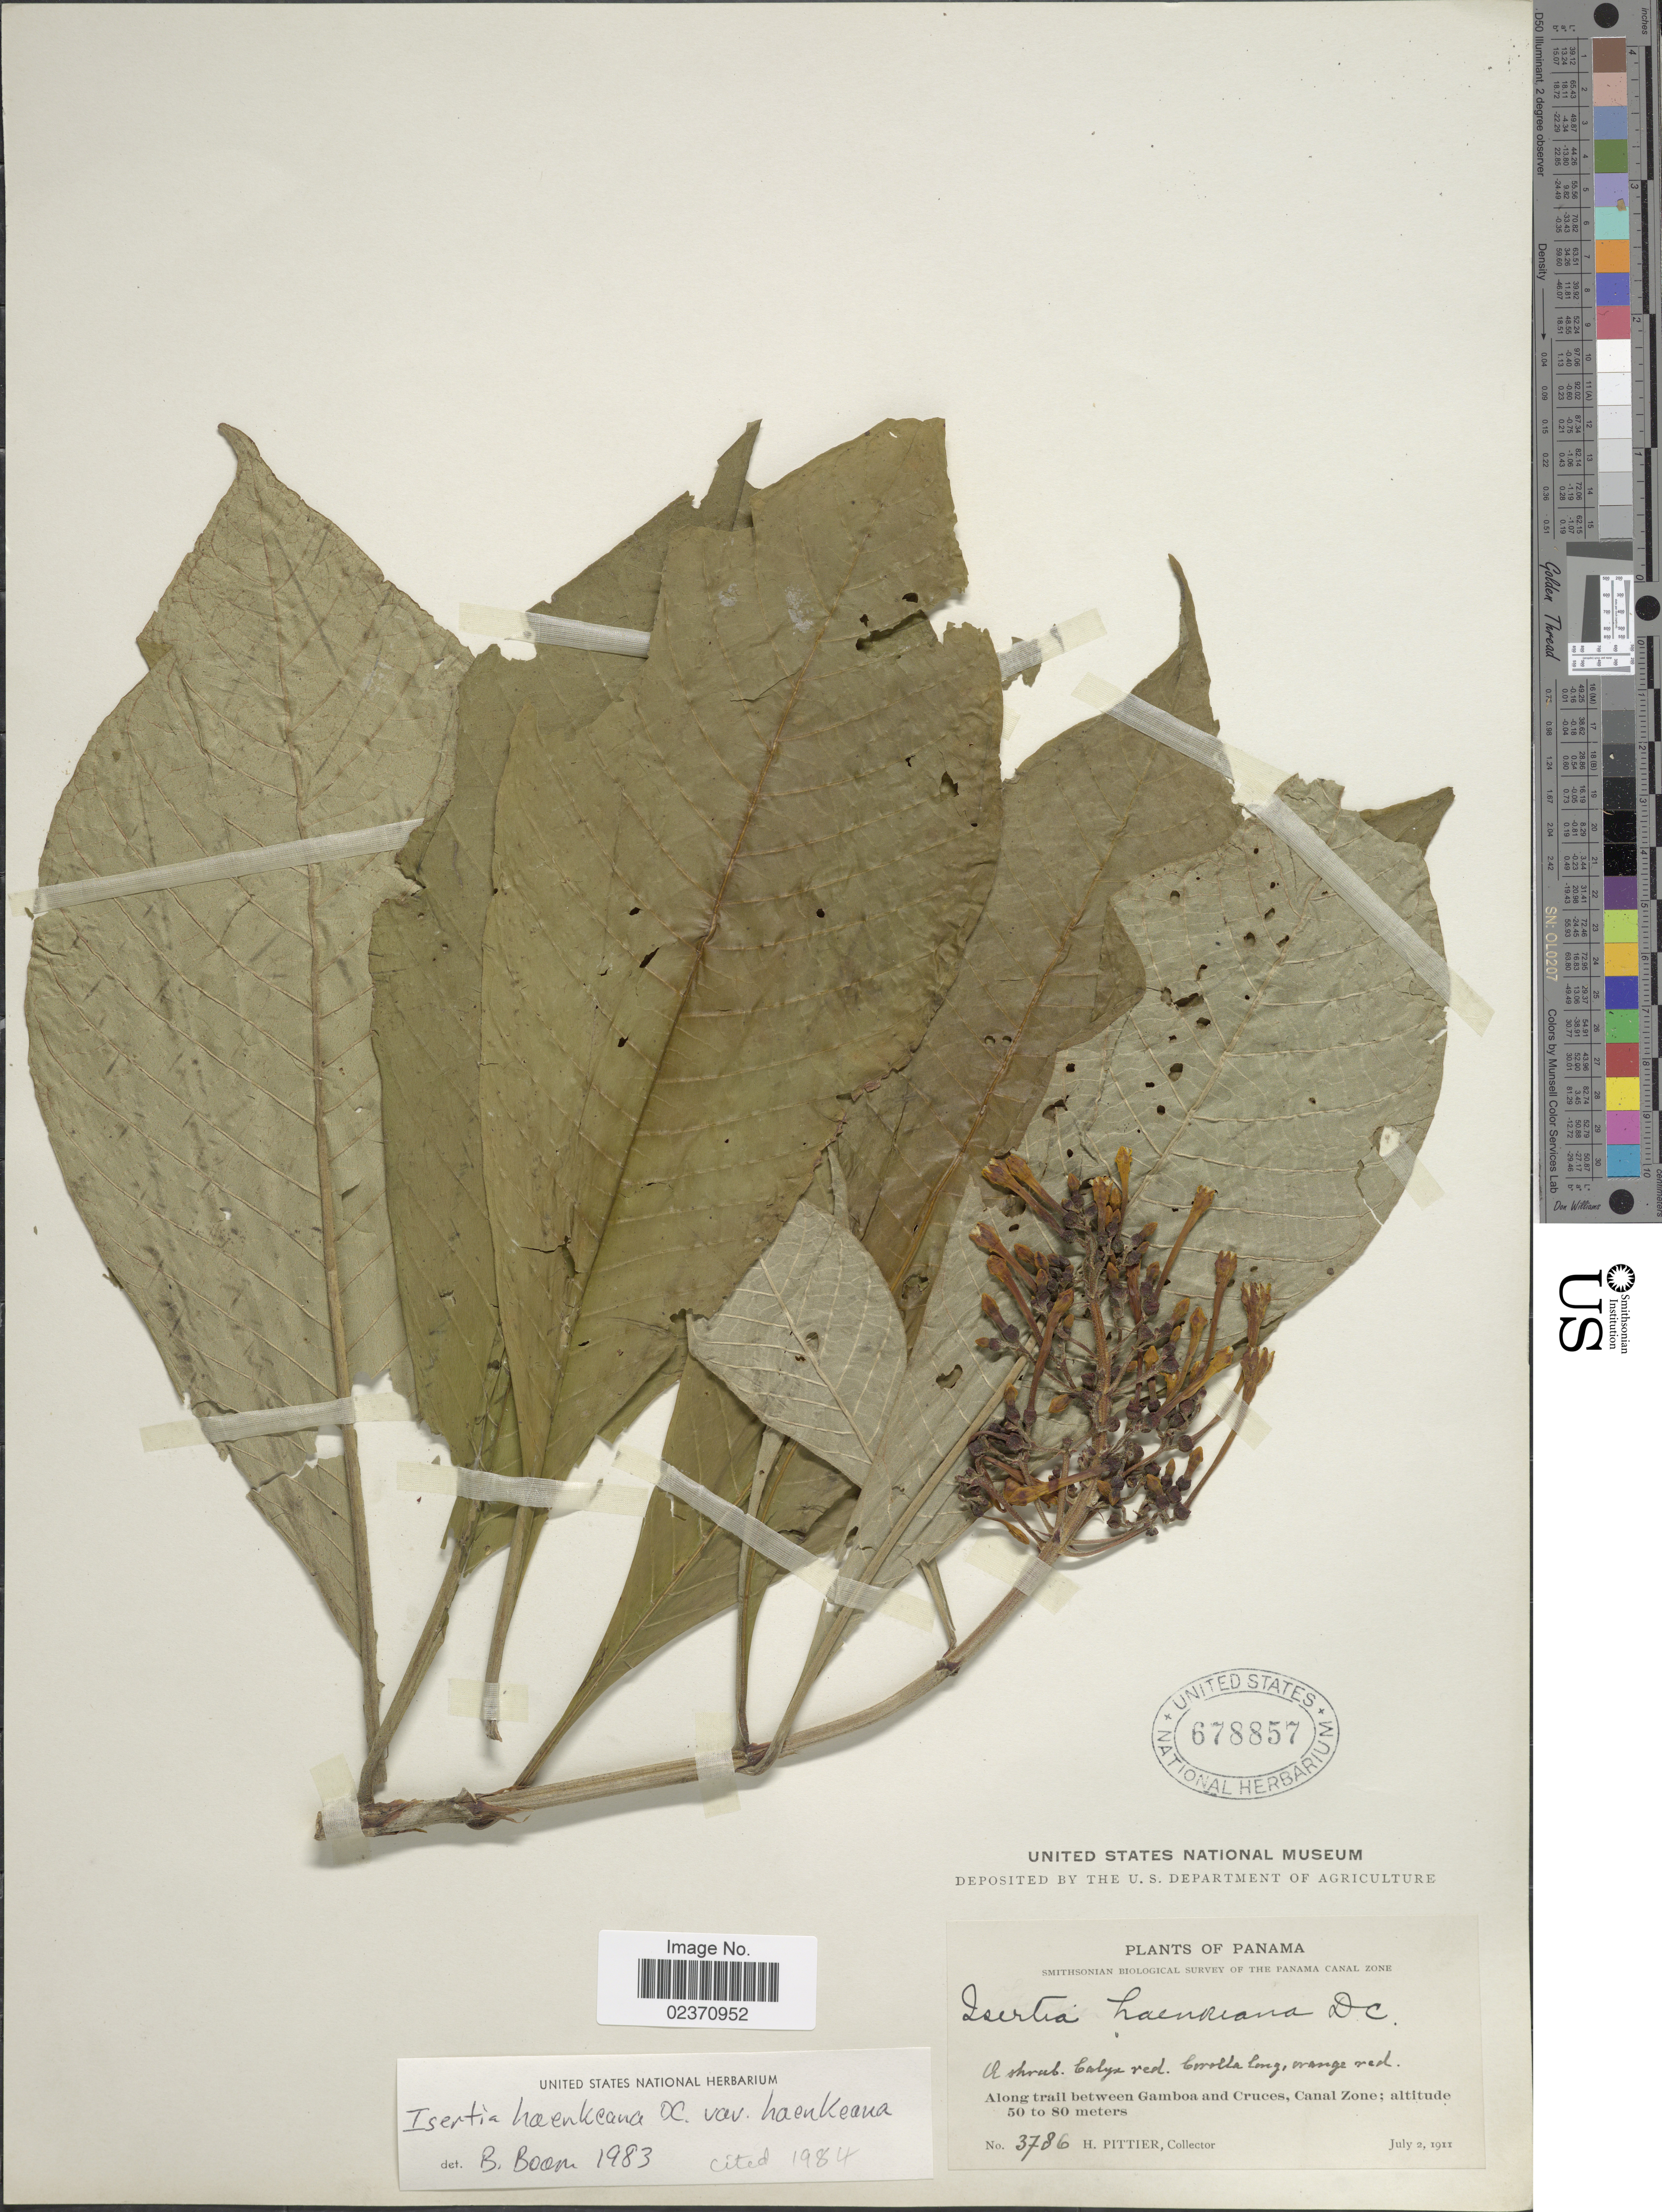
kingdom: Plantae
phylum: Tracheophyta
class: Magnoliopsida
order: Gentianales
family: Rubiaceae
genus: Isertia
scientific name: Isertia haenkeana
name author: DC.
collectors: H. F. Pittier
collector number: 3786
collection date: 1911-07-02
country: Panama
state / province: Colón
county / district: Canal Zone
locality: Along trail between Gamboa and Cruces, Canal Zone, The Panama Canal Zone.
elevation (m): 50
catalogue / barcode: US 678857